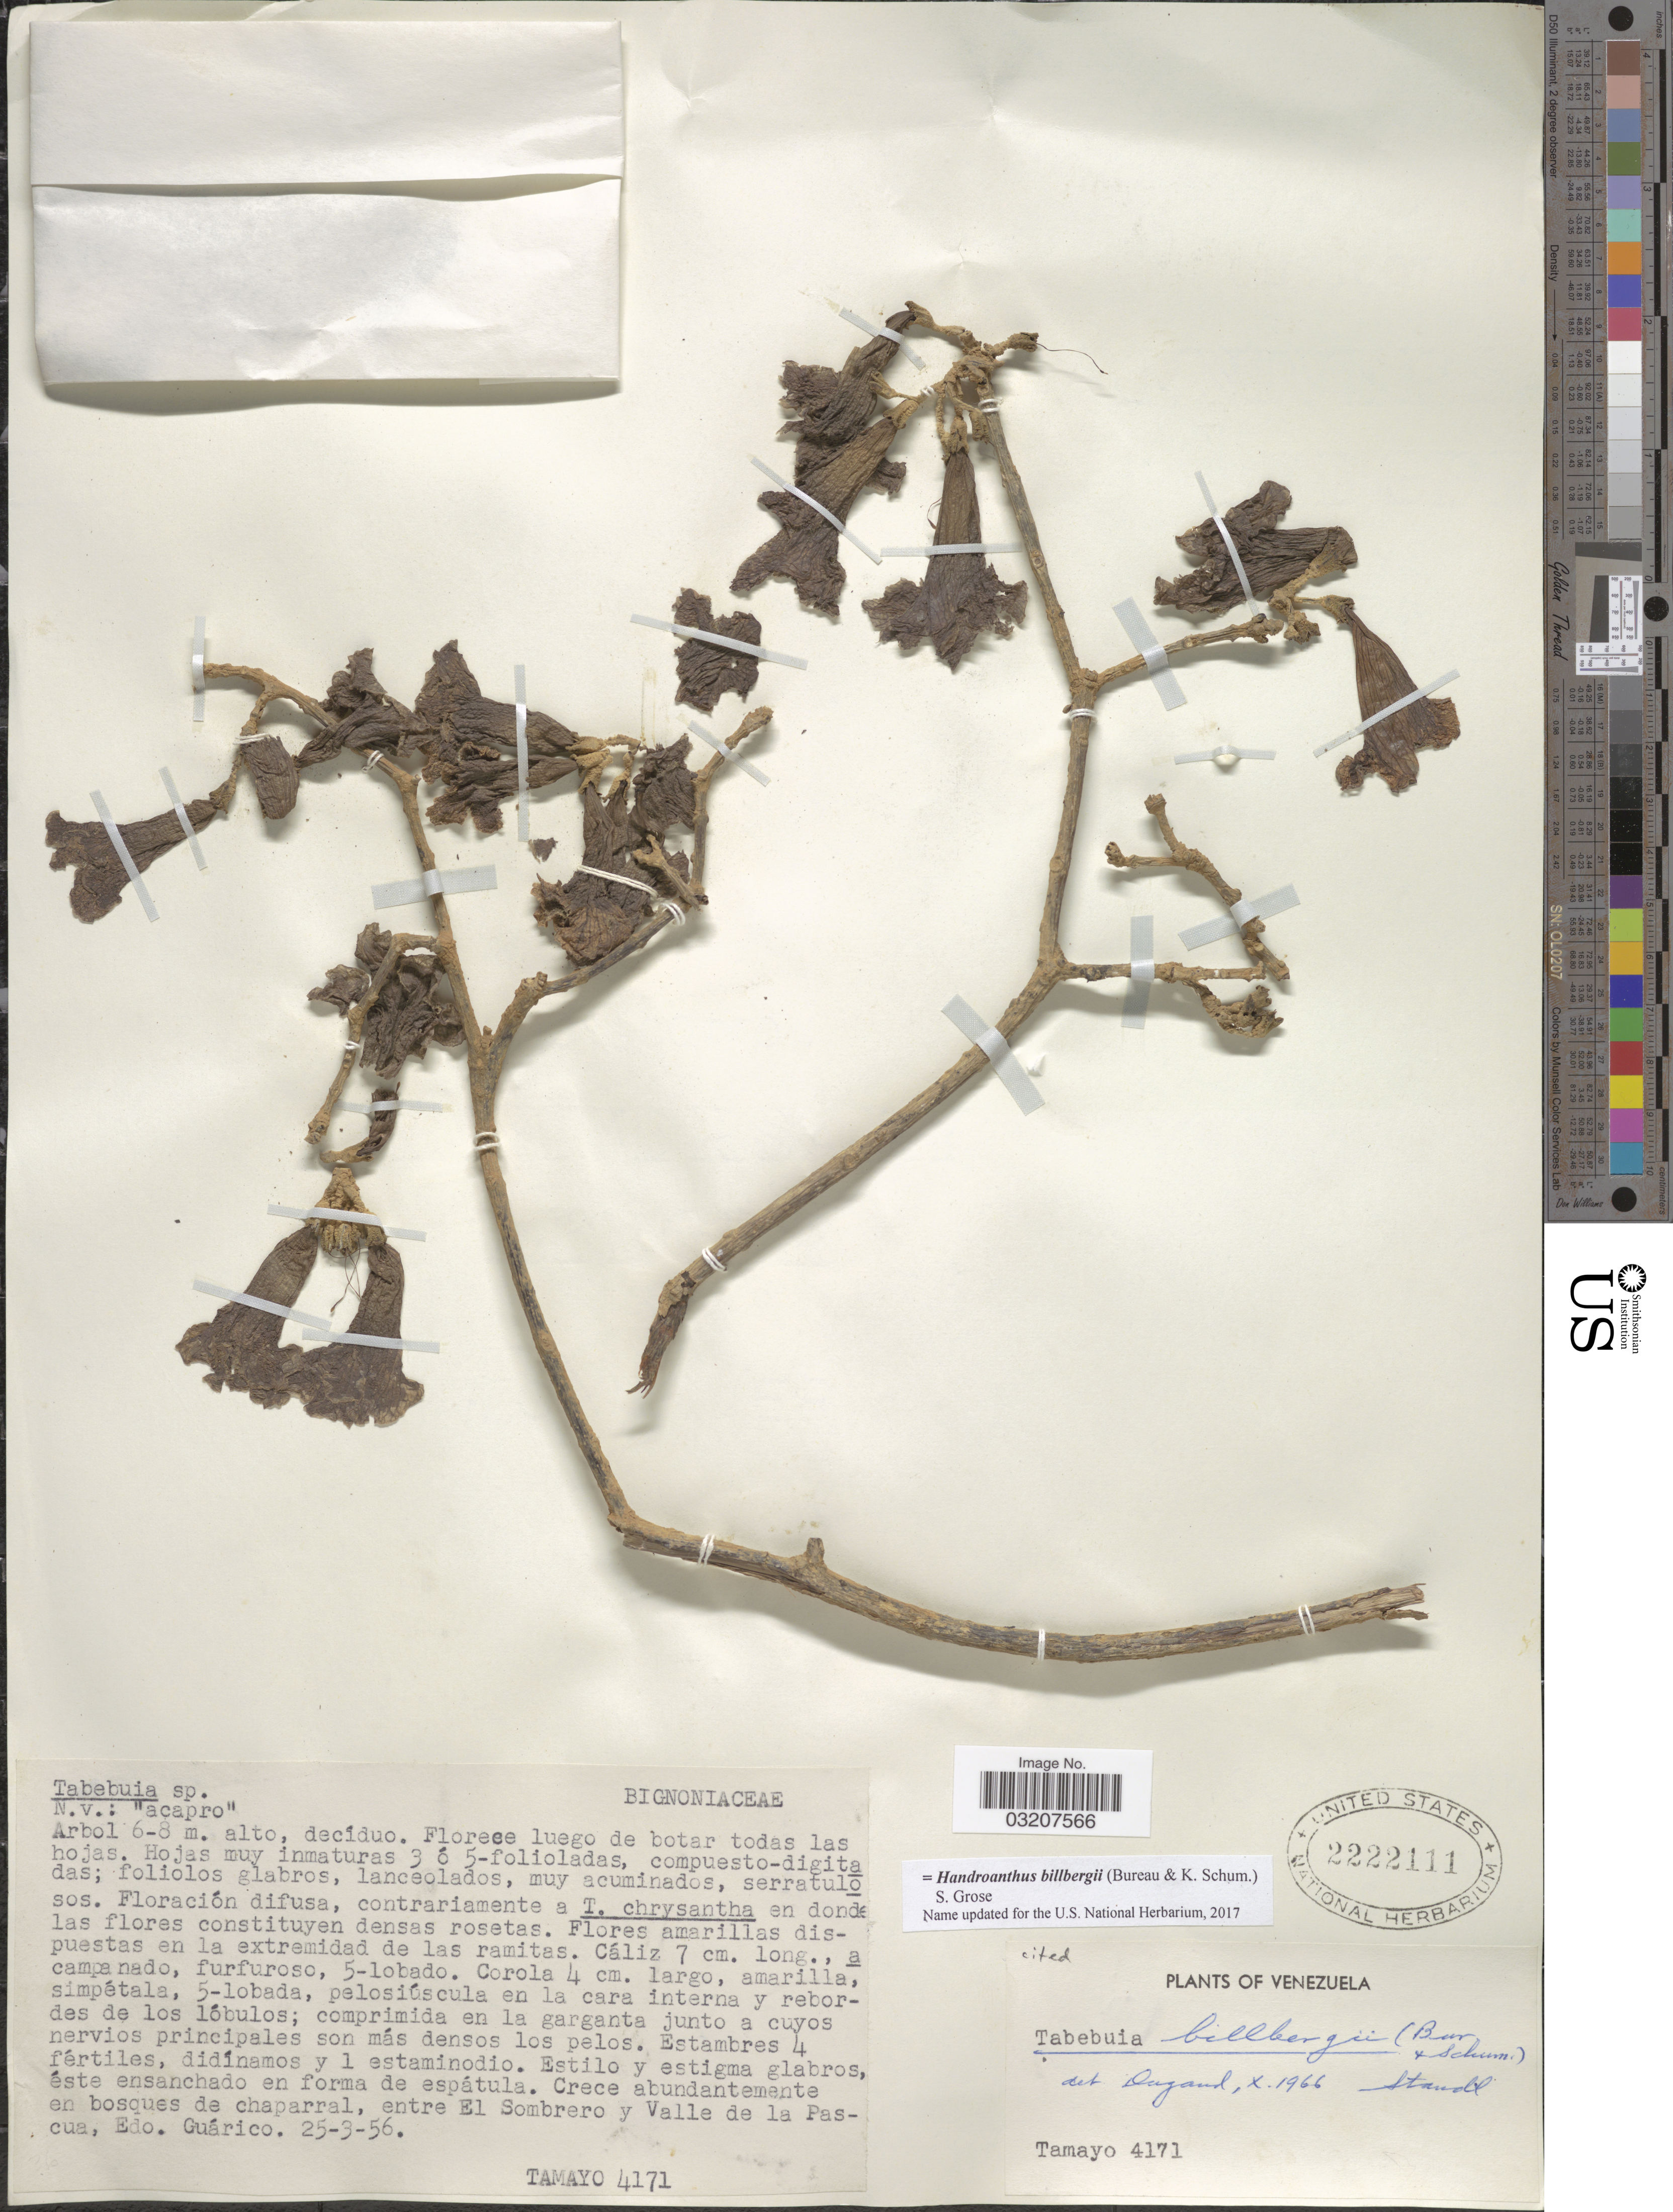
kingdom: Plantae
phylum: Tracheophyta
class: Magnoliopsida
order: Lamiales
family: Bignoniaceae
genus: Handroanthus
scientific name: Handroanthus billbergii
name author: (Bureau & K. Schum.) S.O. Grose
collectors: -. Tamayo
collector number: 4171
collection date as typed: Transcribed d/m/y: 25/3/56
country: Venezuela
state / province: Guárico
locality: Entre El Sombrero y Valle de la Pascua.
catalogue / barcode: US 2222111